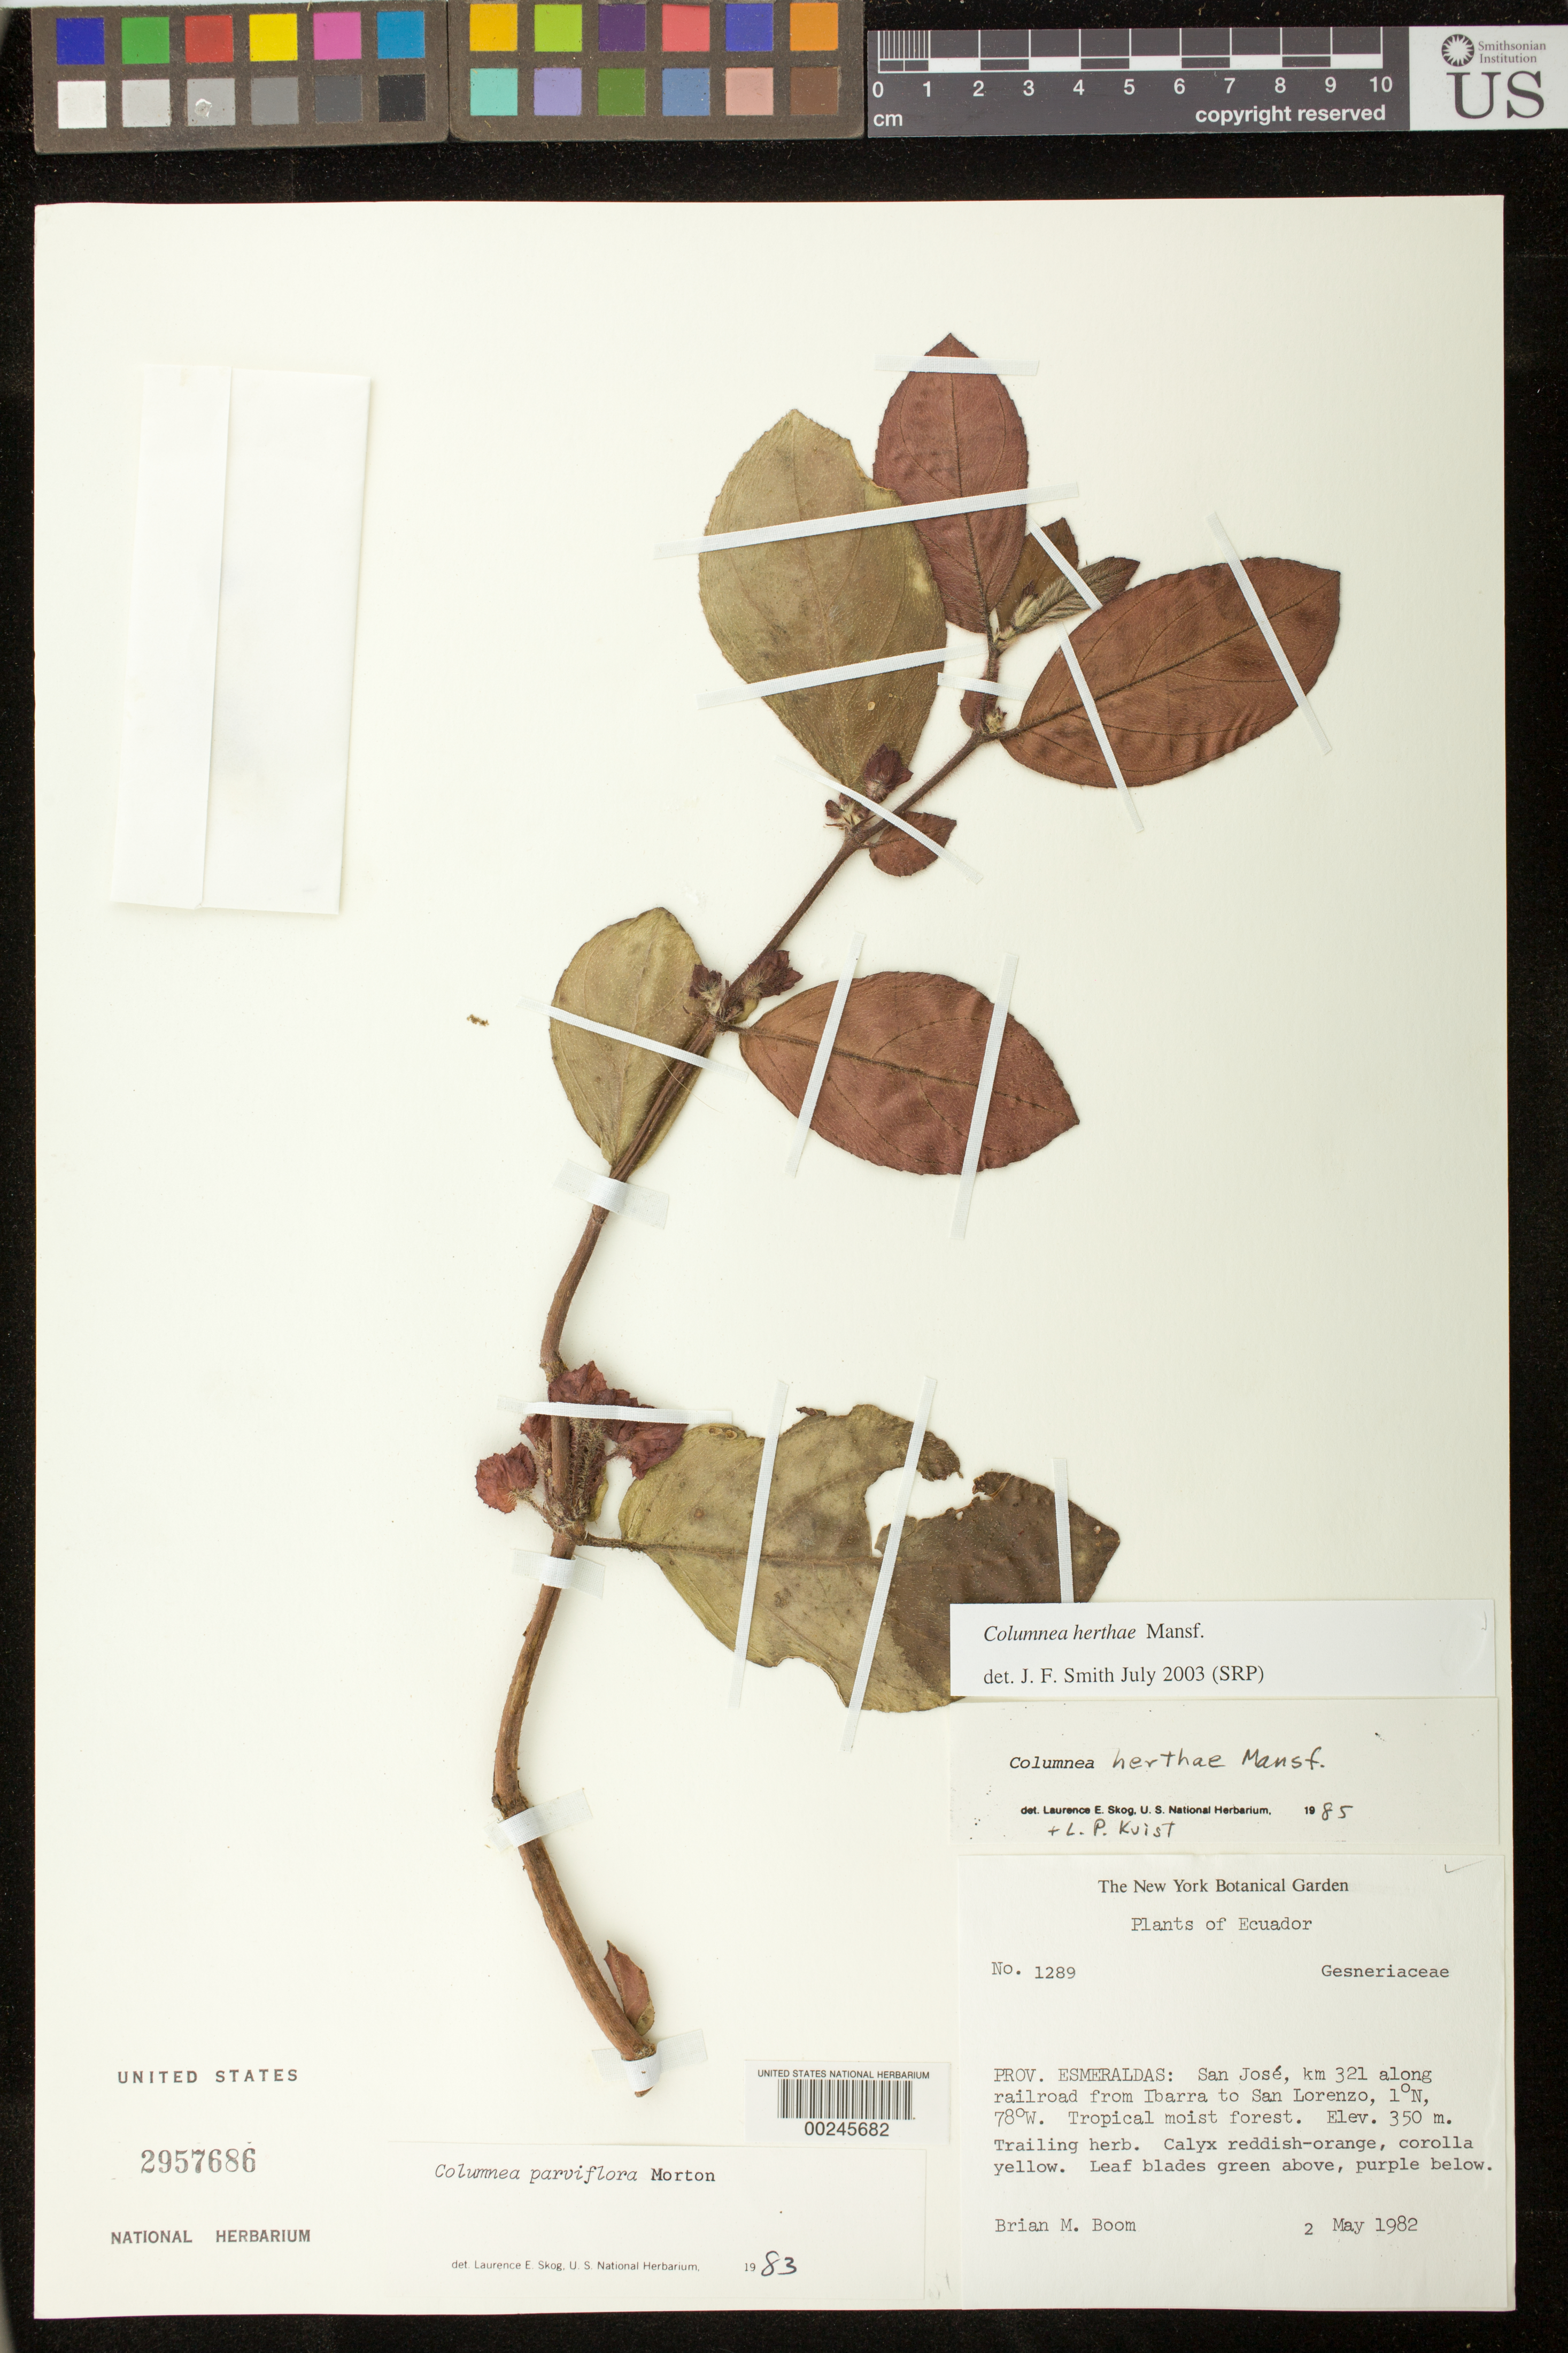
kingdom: Plantae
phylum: Tracheophyta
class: Magnoliopsida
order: Lamiales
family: Gesneriaceae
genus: Columnea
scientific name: Columnea herthae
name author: Mansf.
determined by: Smith, J. F.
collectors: B. M. Boom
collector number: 1289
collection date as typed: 02 May 1982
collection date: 1982-05-02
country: Ecuador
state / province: Esmeraldas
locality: San Jose, km 321 along railroad from Ibarra to San Lorenzo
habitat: Tropical moist forest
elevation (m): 350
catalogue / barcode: US 2957686